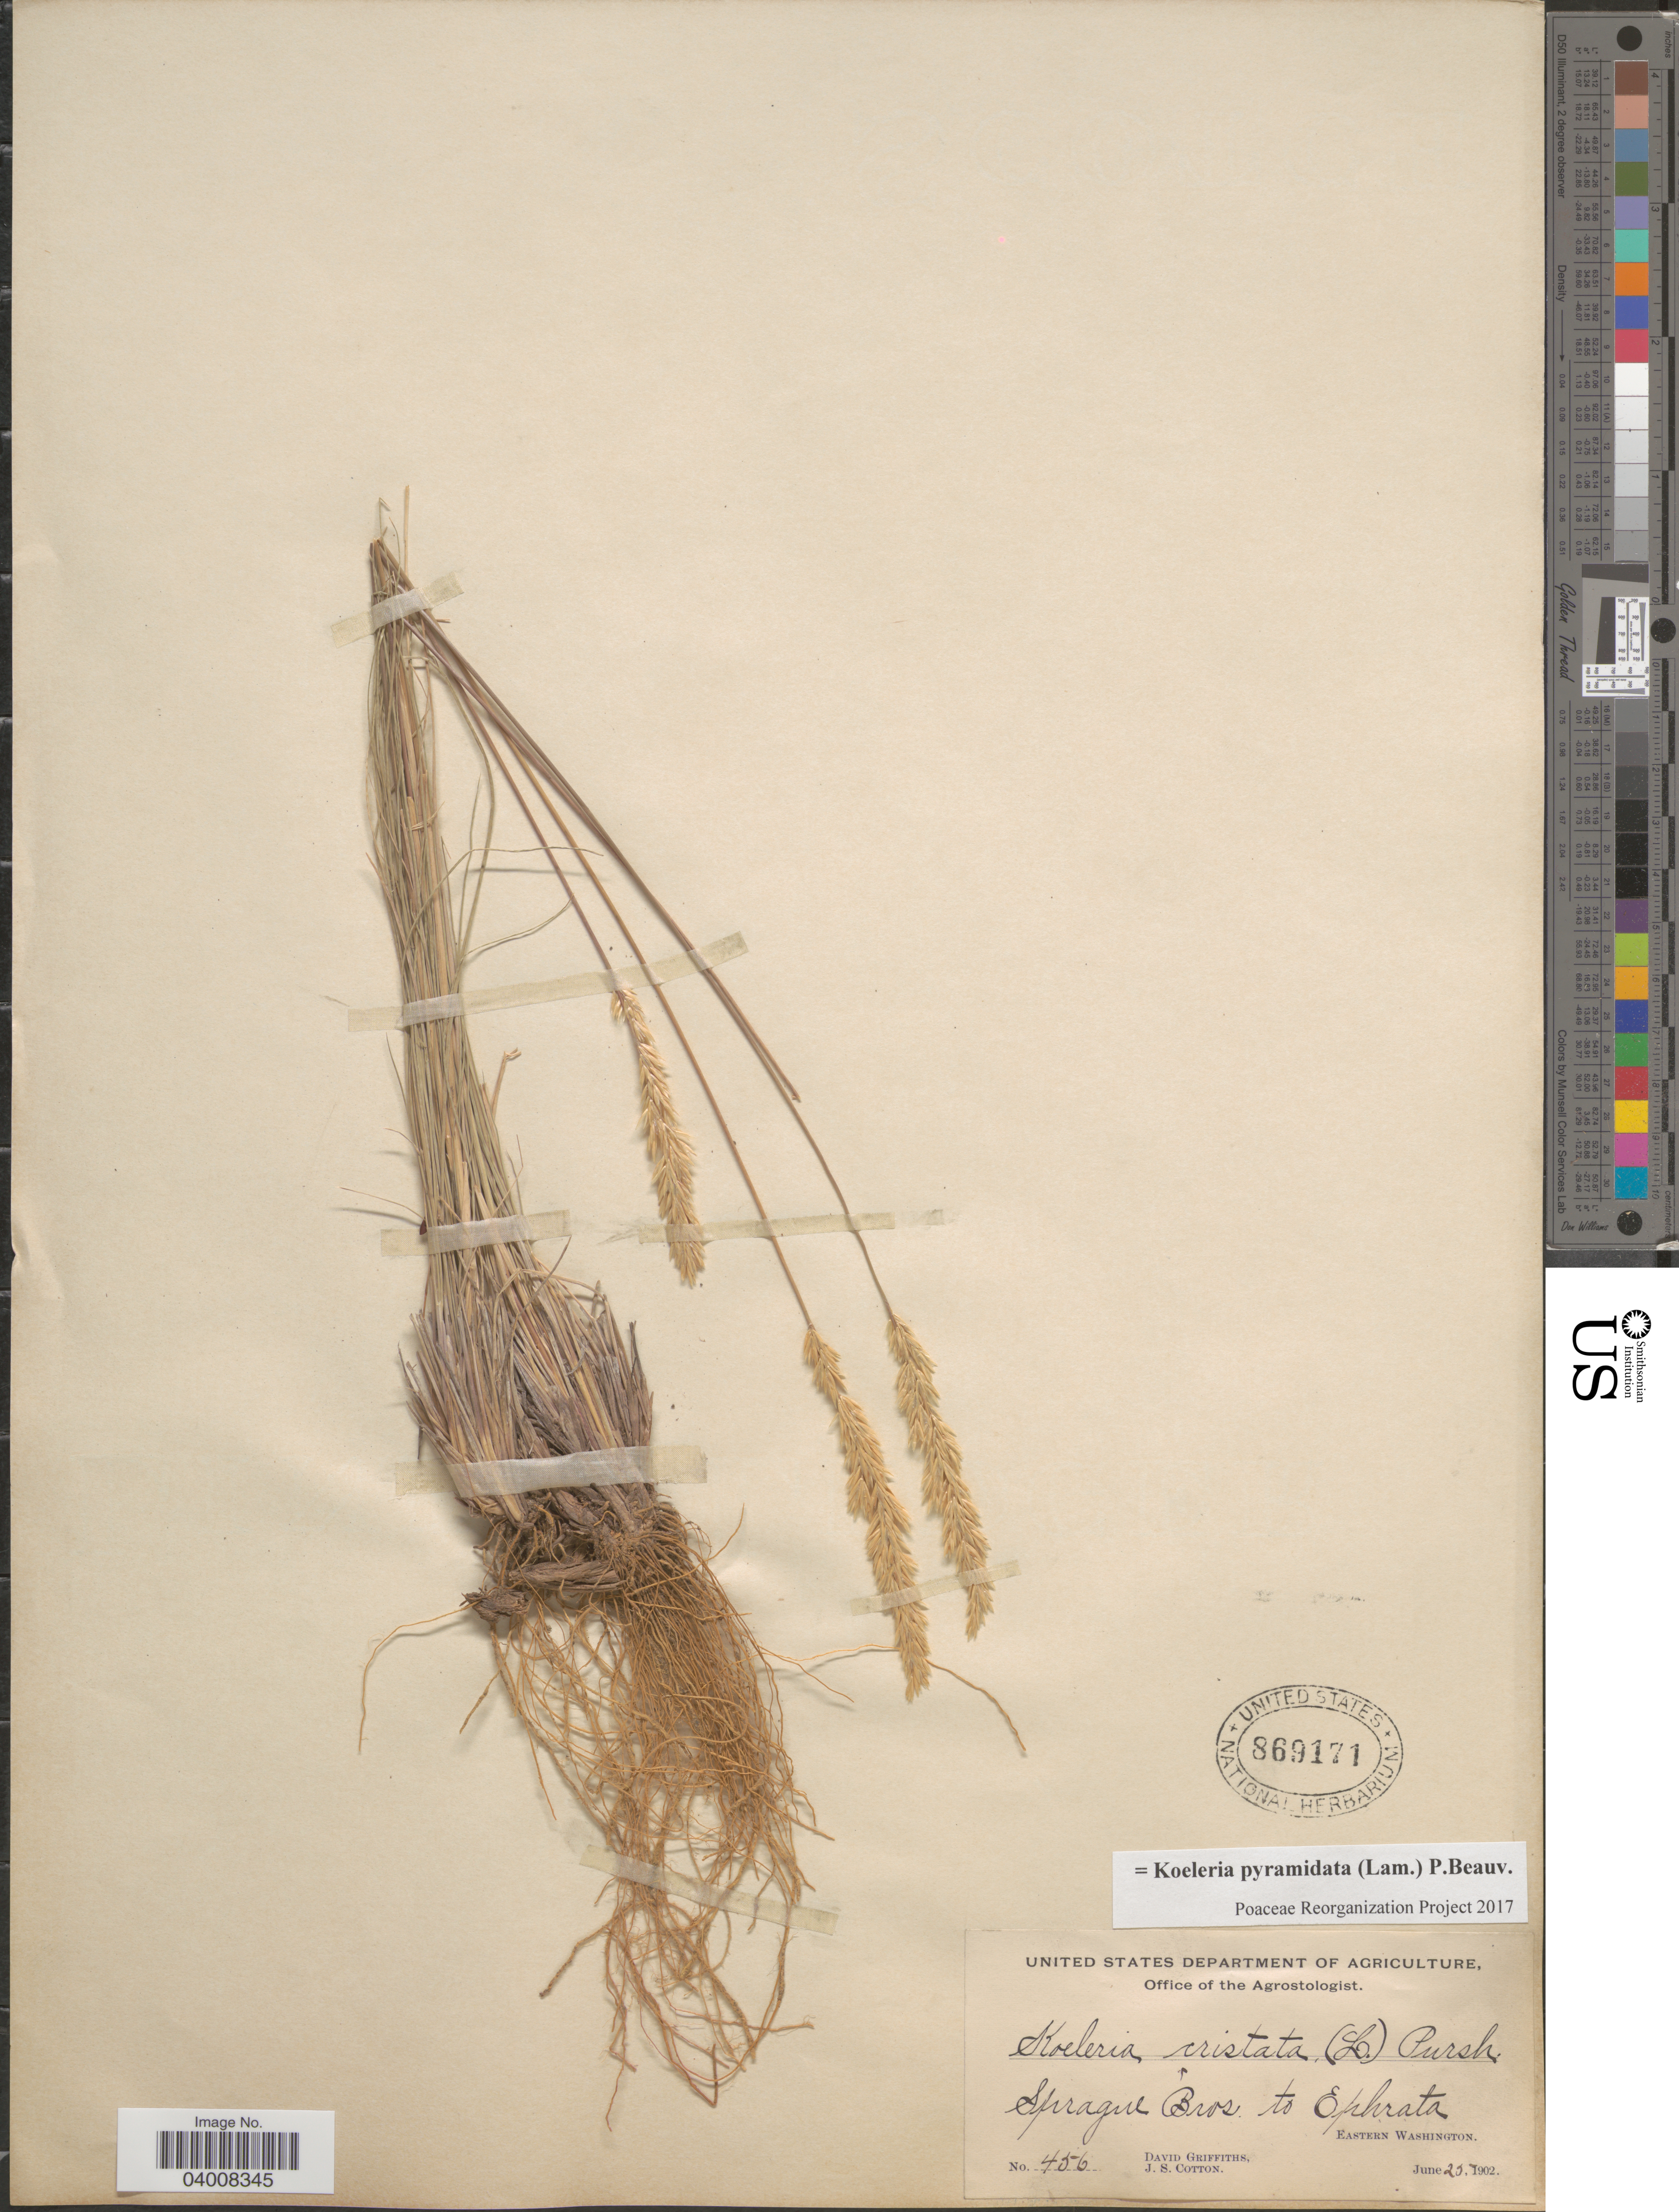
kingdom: Plantae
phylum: Tracheophyta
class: Liliopsida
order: Poales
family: Poaceae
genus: Koeleria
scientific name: Koeleria pyramidata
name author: (Lam.) P. Beauv.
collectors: D. Griffiths & J. S. Cotton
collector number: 456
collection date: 1902-06-25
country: United States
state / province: Washington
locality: Sprague Bros. to Ephrata. Eastern Washington.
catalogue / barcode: US 869171